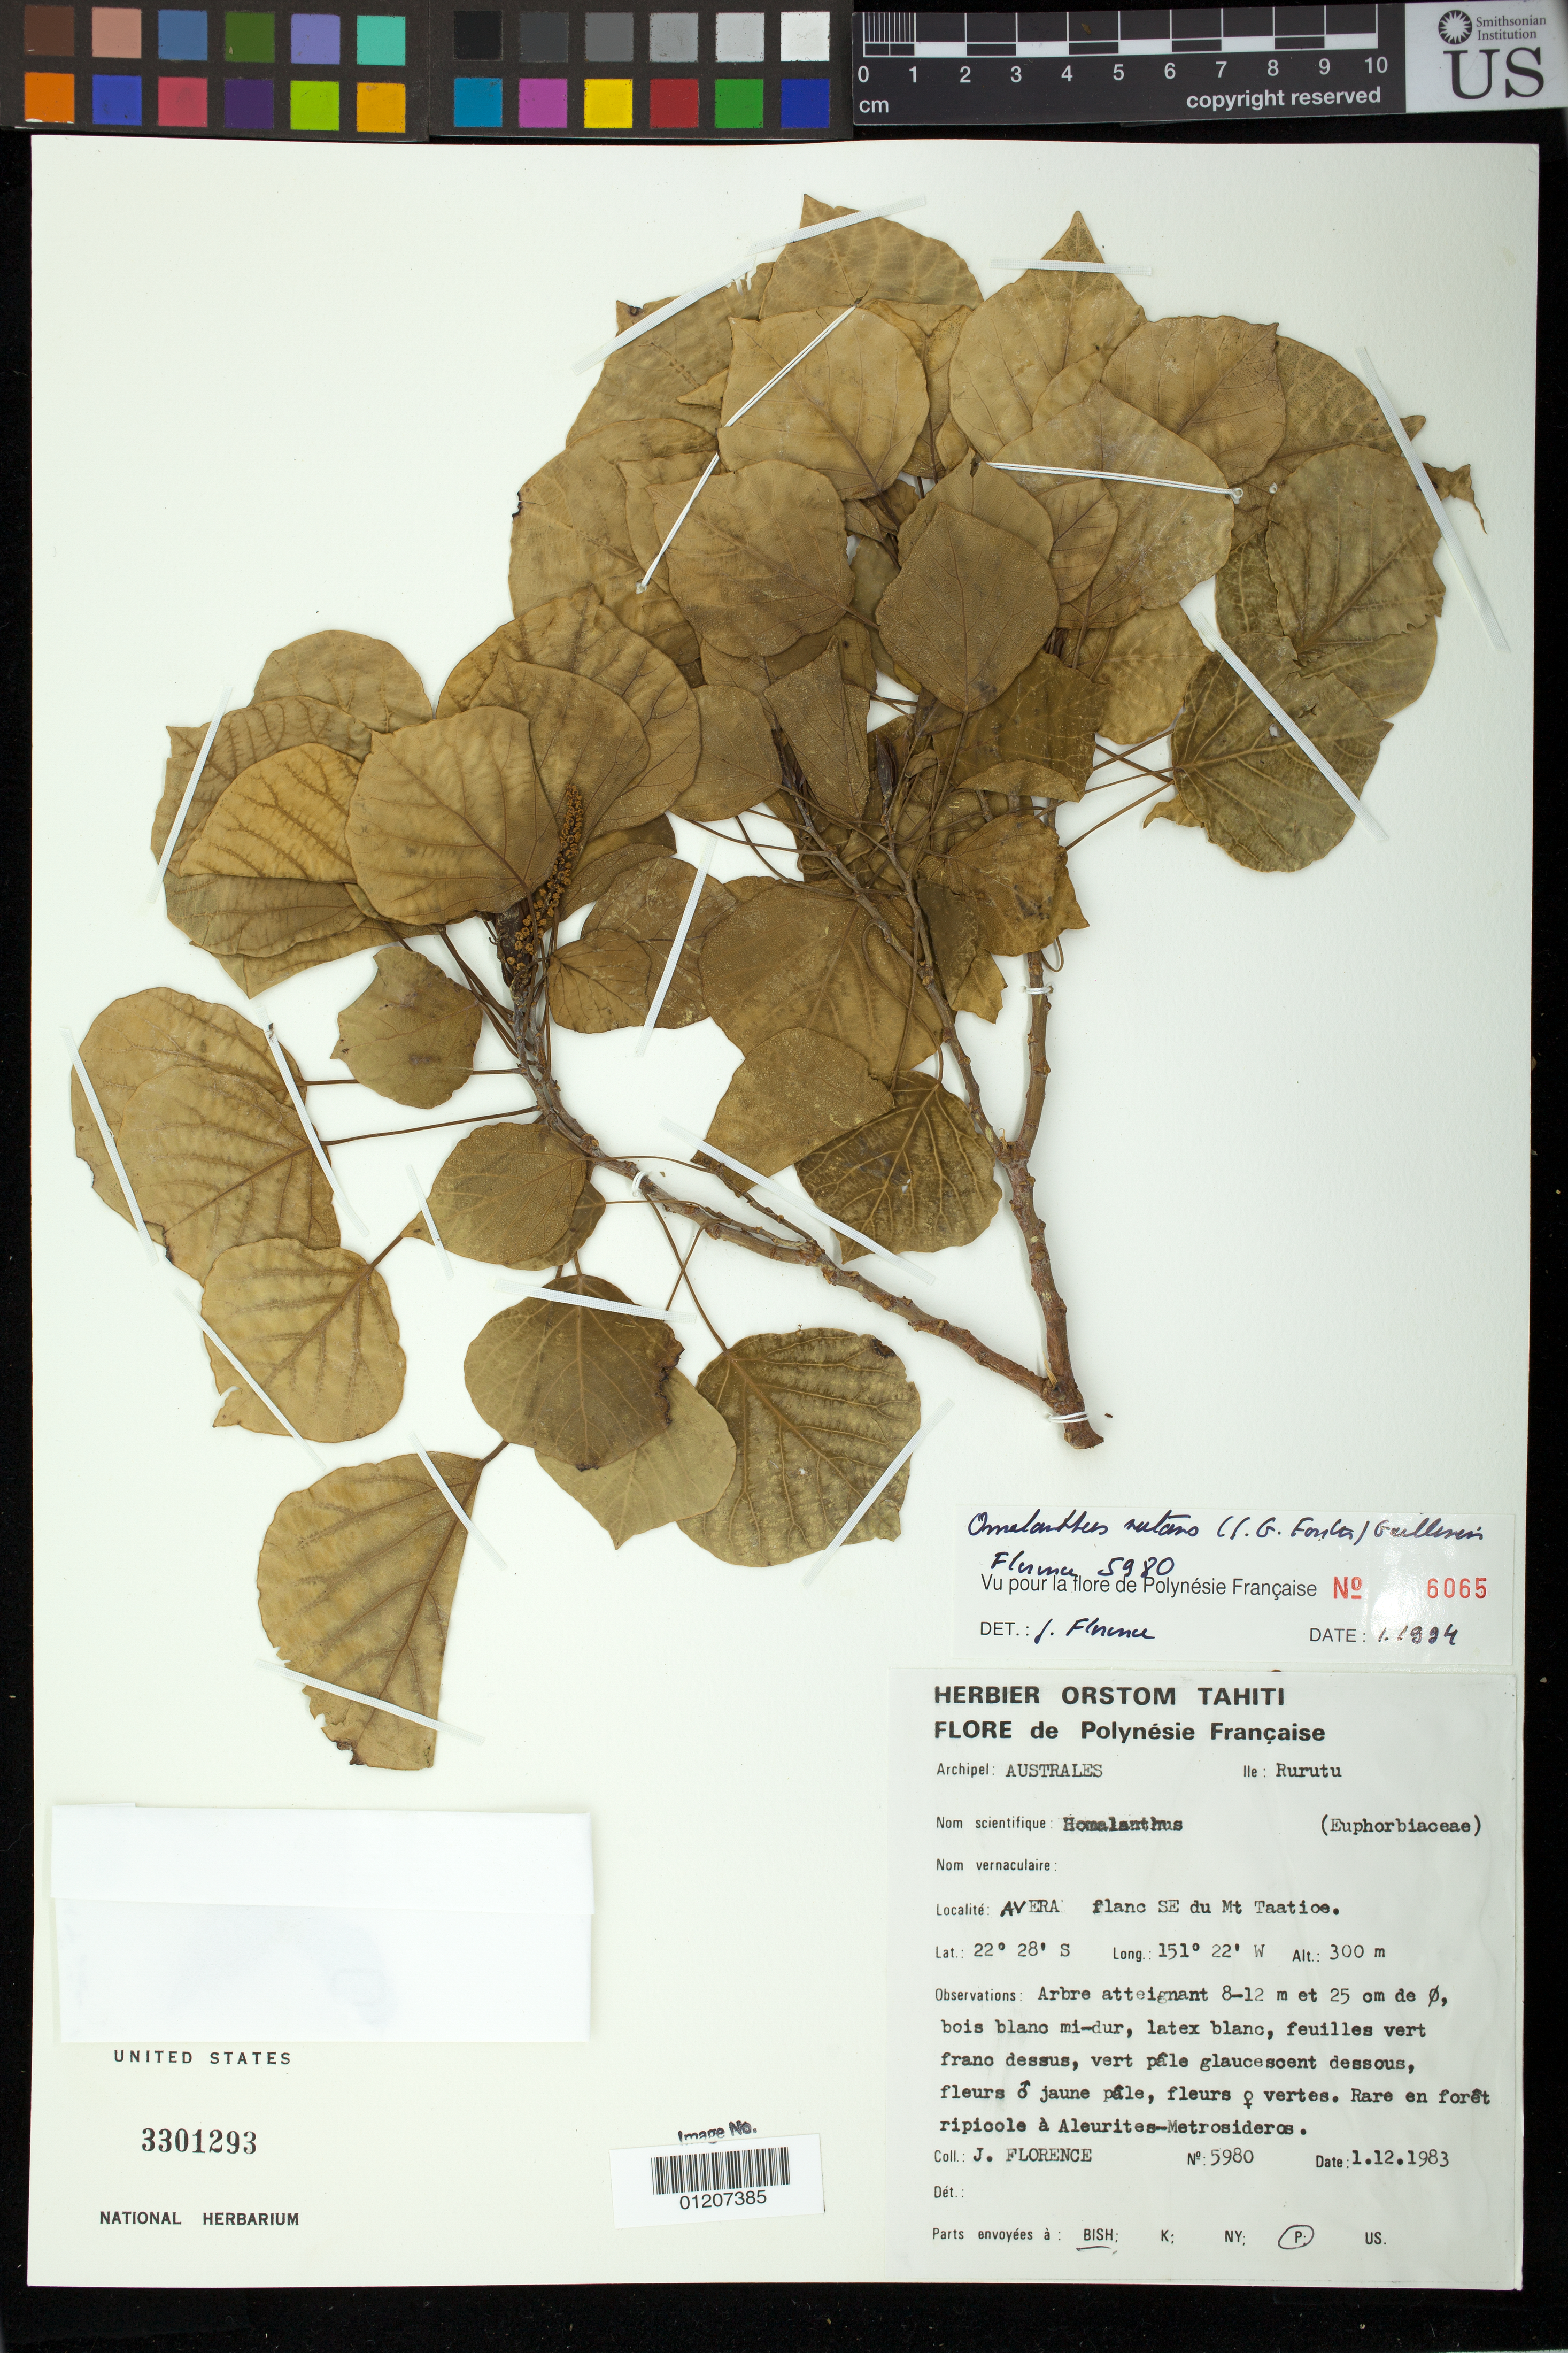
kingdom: Plantae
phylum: Tracheophyta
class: Magnoliopsida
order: Malpighiales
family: Euphorbiaceae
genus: Homalanthus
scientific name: Homalanthus nutans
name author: (G. Forst.) Guill.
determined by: Florence, J.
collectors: J. Florence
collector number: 5980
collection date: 1983-12-01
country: French Polynesia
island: Rurutu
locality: Avera: Flanc SE du Mt. Taatioe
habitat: En forèt ripicole à Aleurites-Metrosideros.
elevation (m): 300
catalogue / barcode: US 3301293